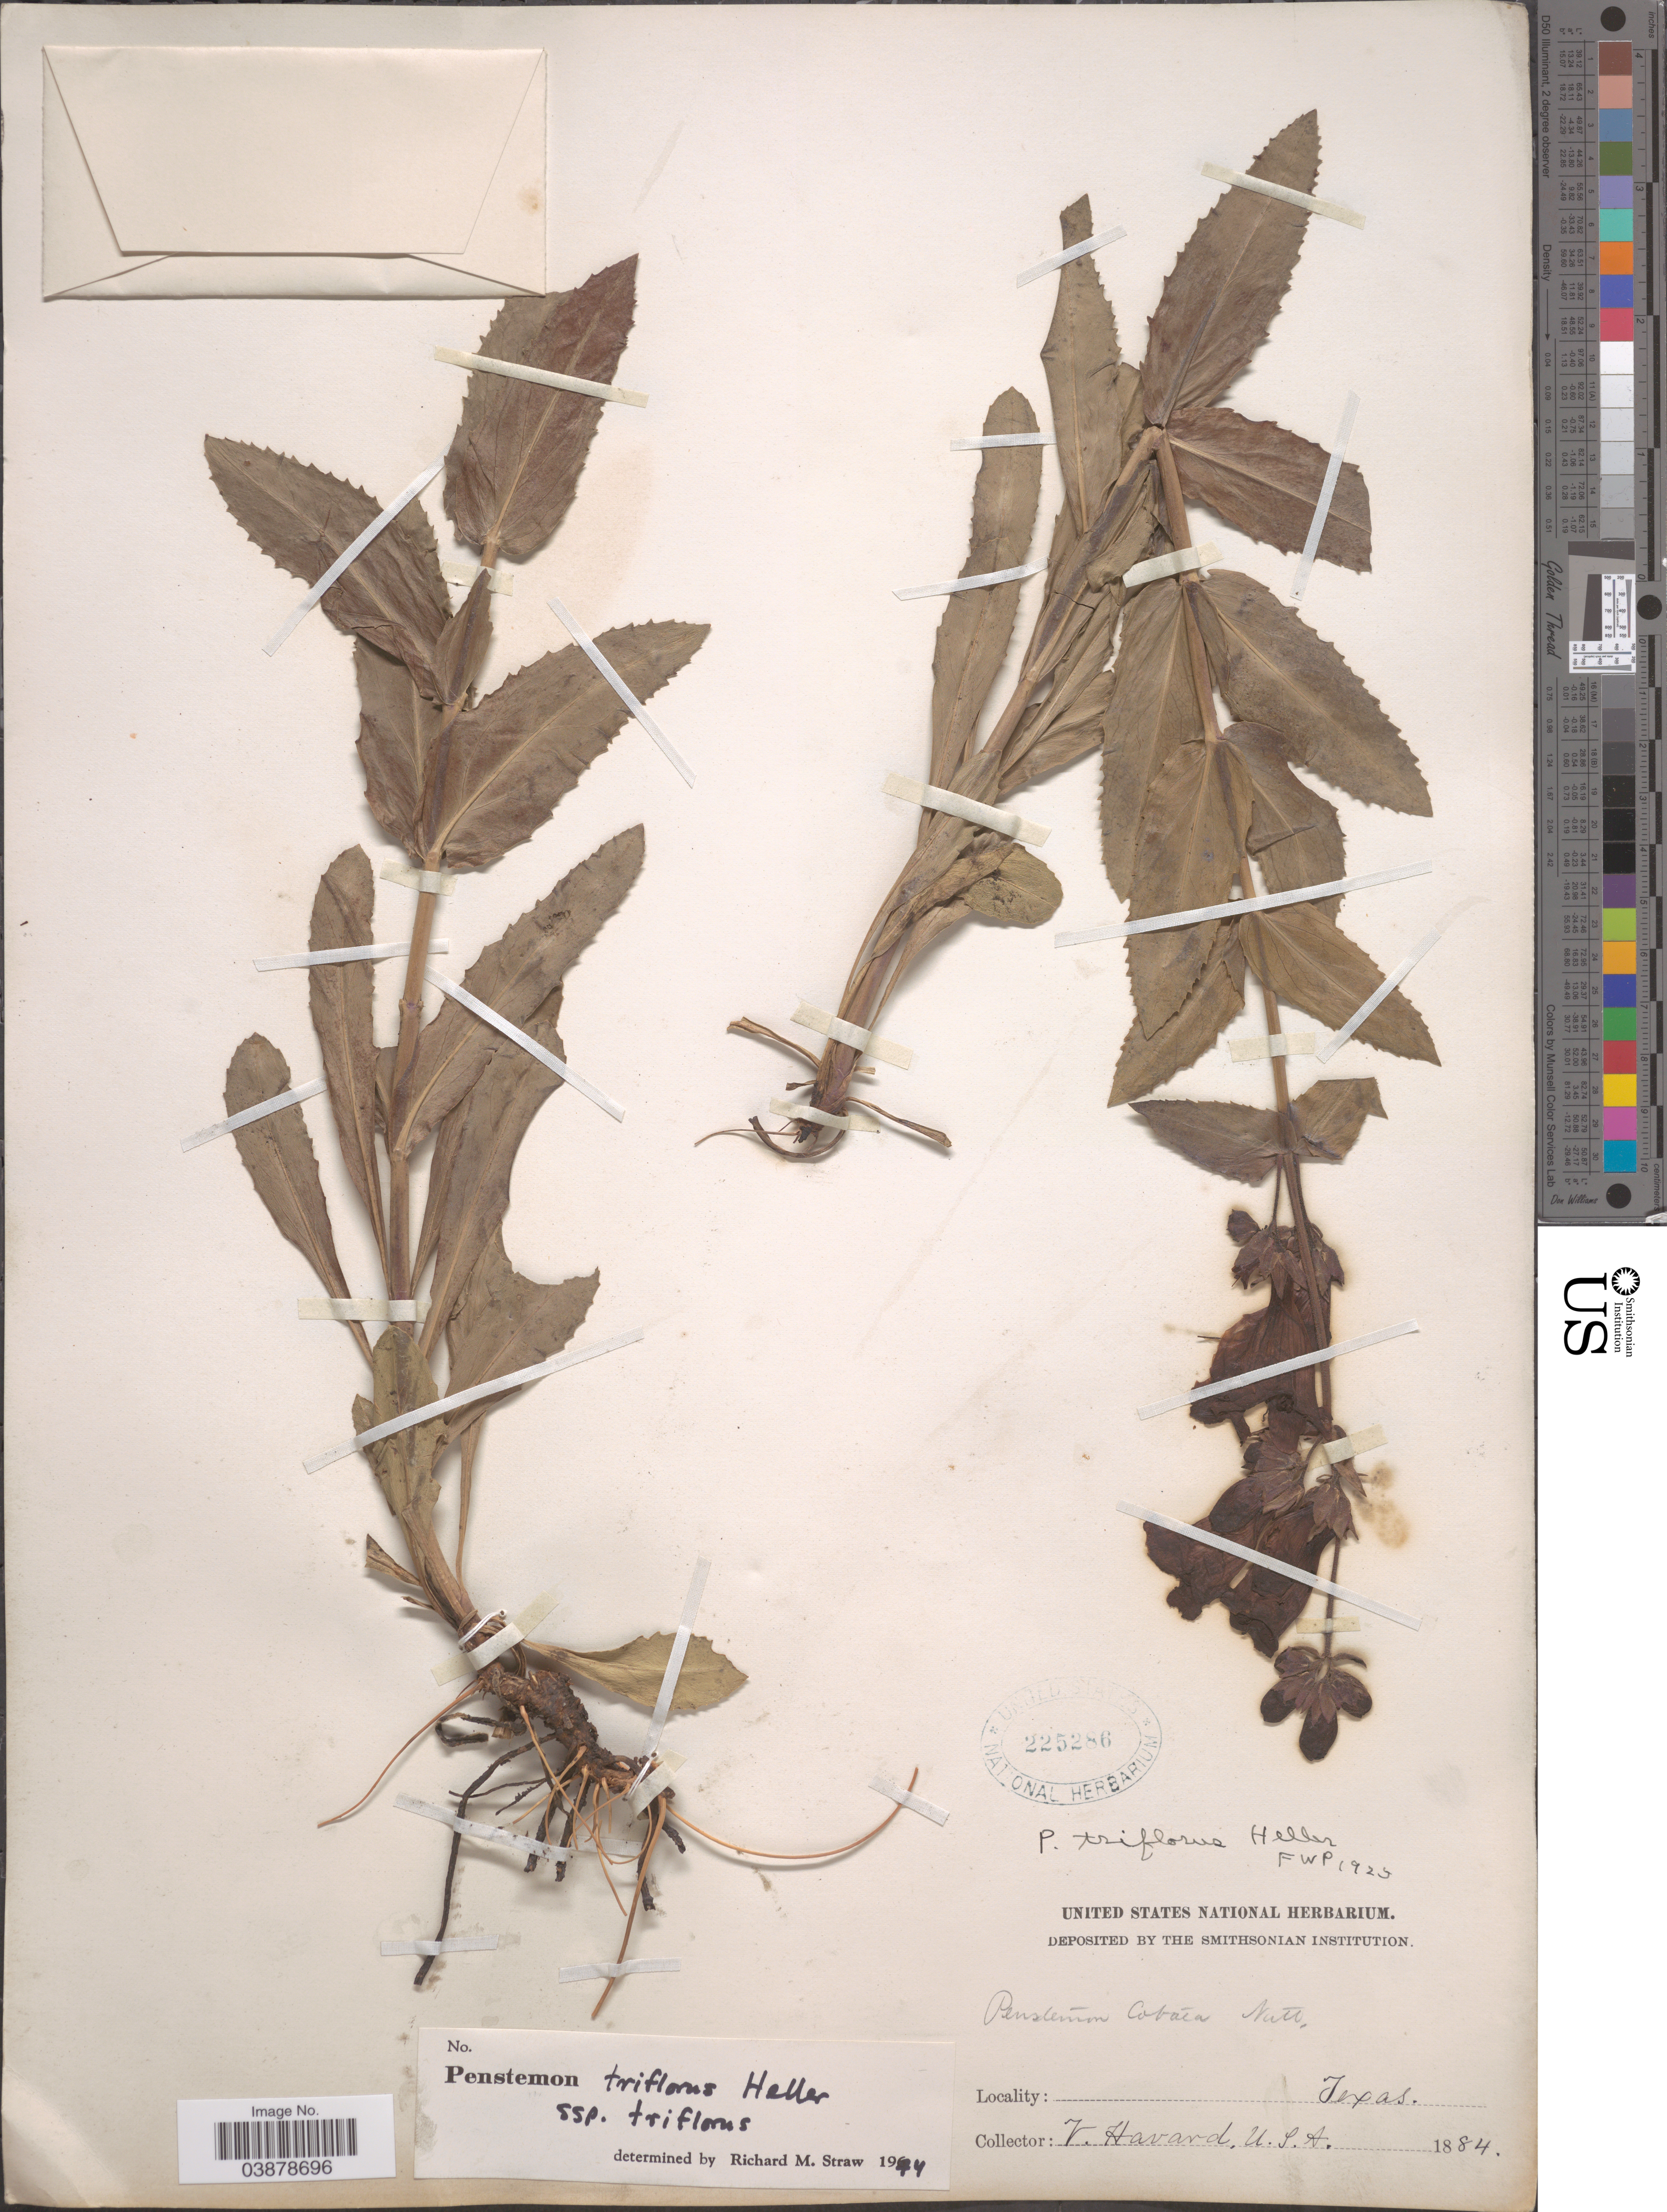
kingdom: Plantae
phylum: Tracheophyta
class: Magnoliopsida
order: Lamiales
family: Plantaginaceae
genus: Penstemon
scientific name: Penstemon triflorus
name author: A. Heller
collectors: V. Havard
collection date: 1884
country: United States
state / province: Texas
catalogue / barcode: US 225286